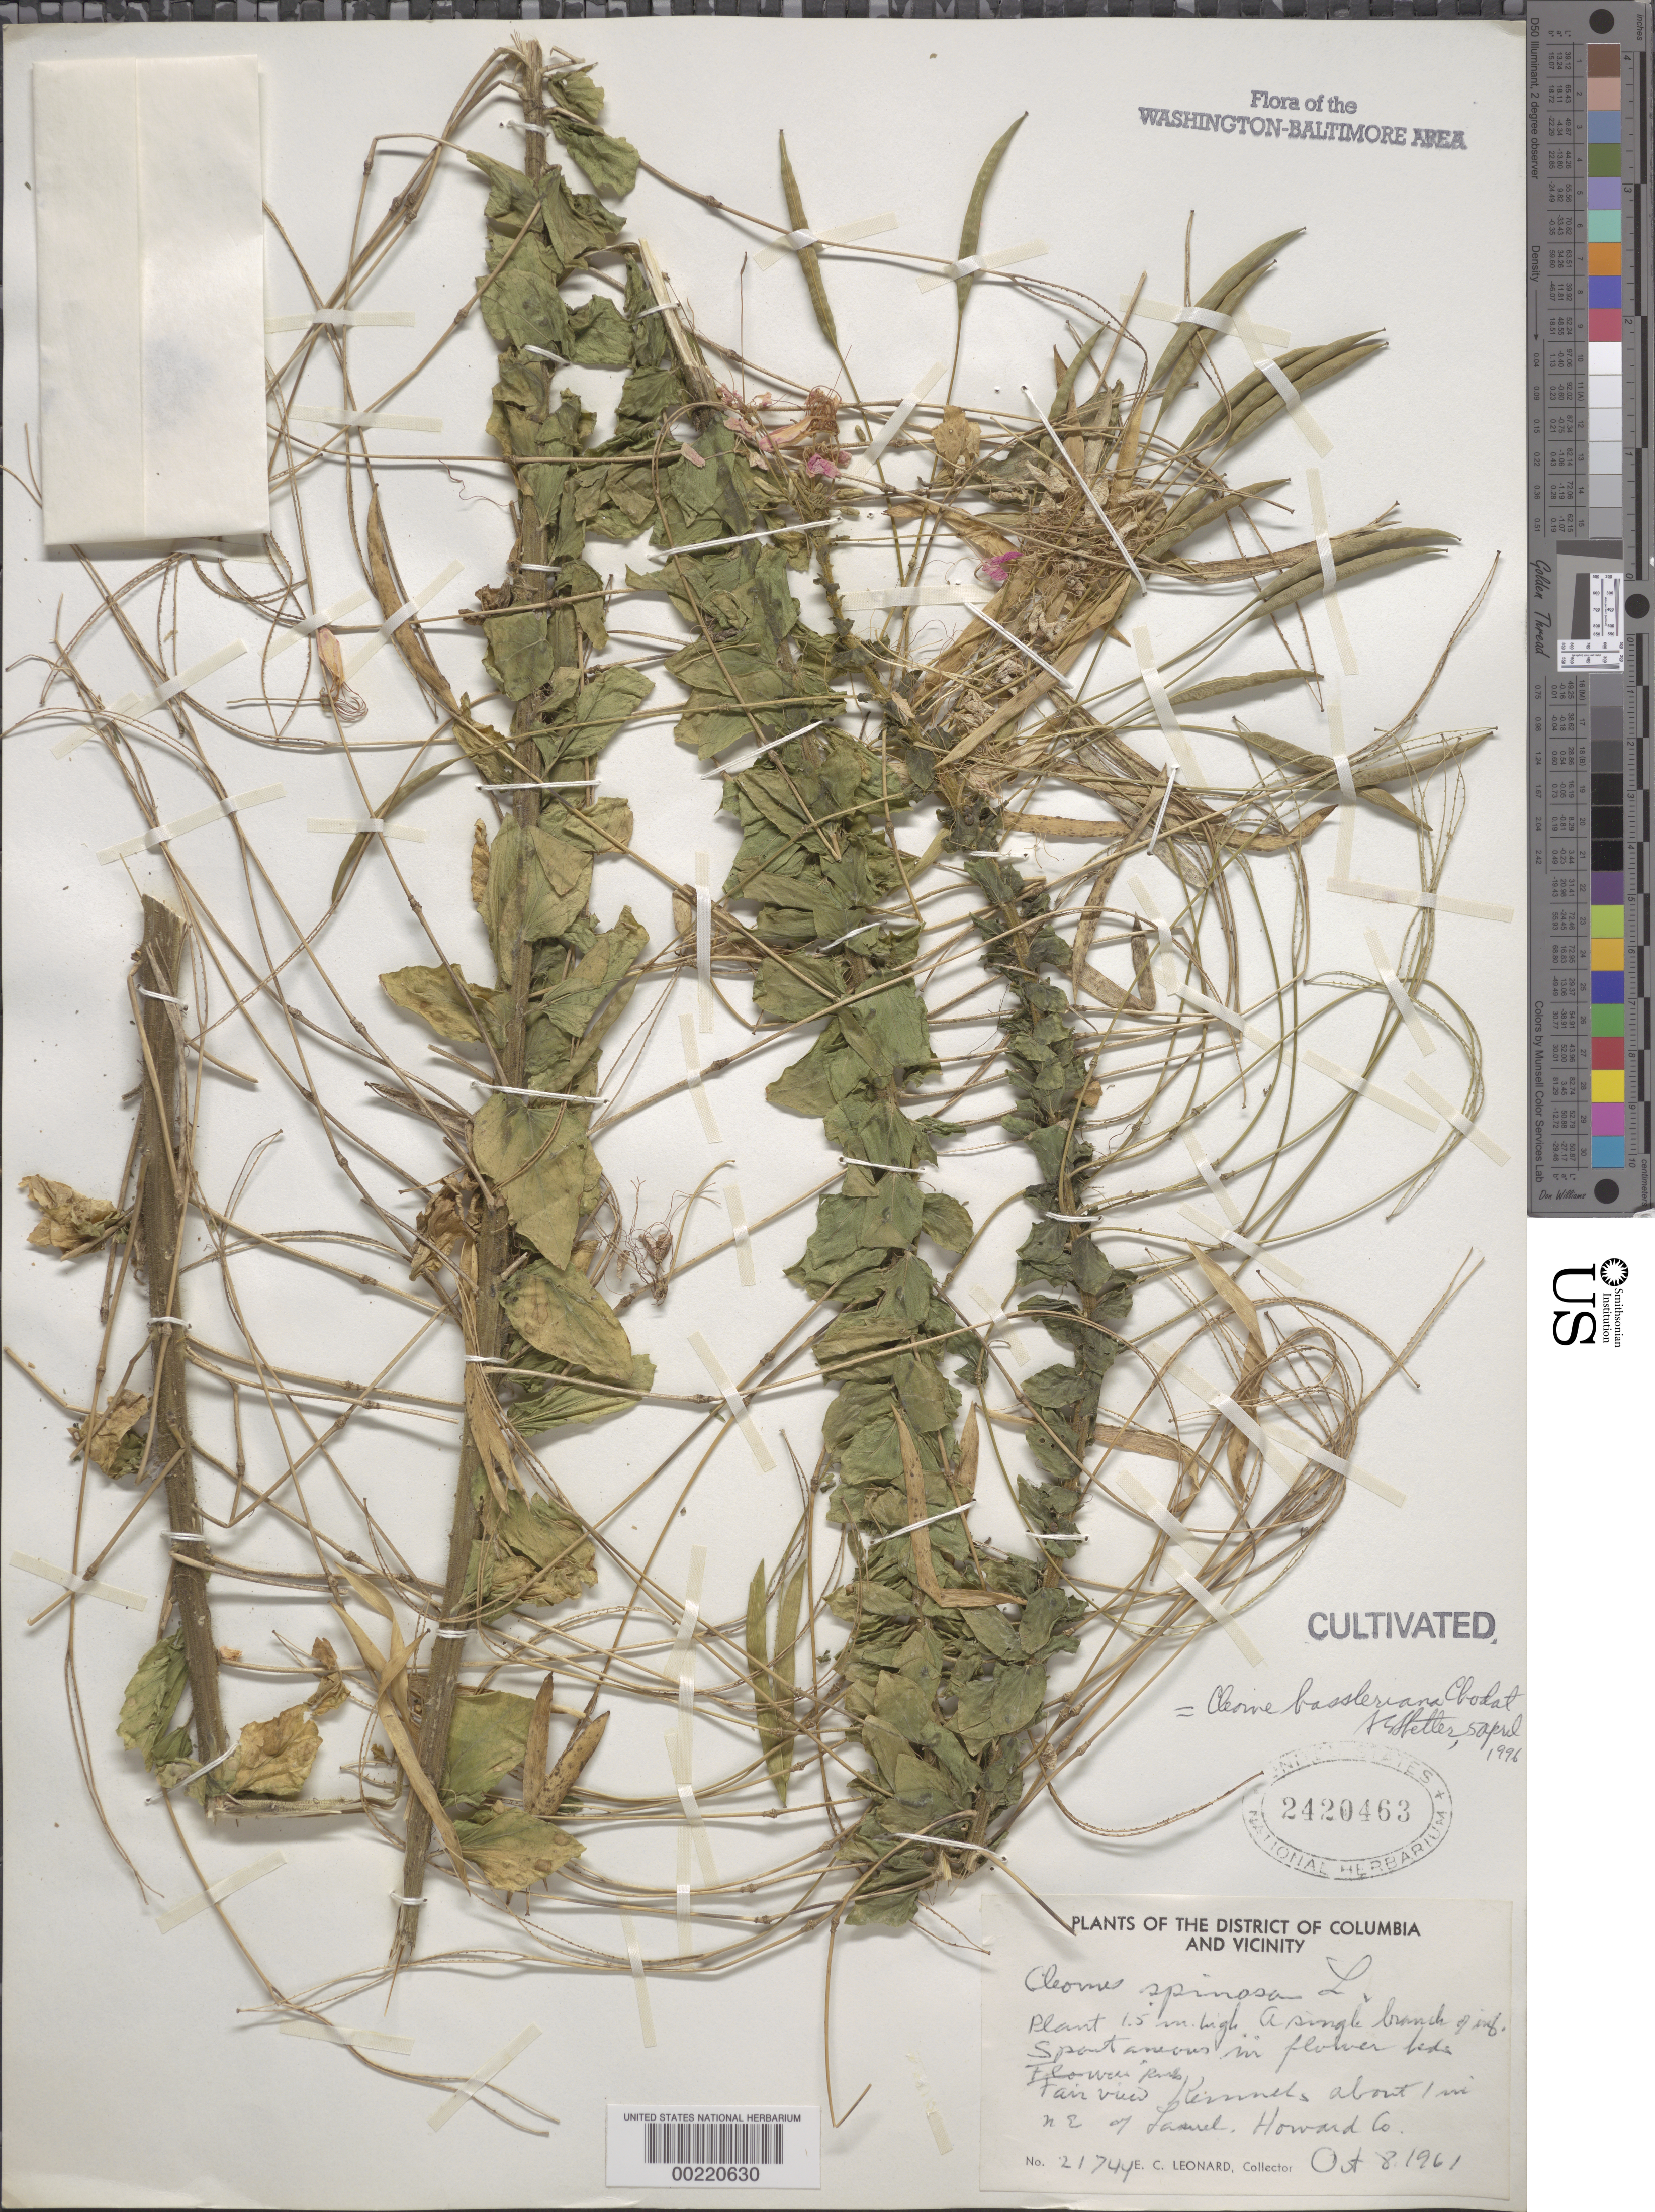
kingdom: Plantae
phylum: Tracheophyta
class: Magnoliopsida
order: Brassicales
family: Cleomaceae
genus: Tarenaya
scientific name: Tarenaya houtteana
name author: (Schltdl.) Soares Neto & Roalson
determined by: Strong, Mark T., (BOT), Smithsonian Institution - National Museum of Natural History (UNITED STATES)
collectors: E. C. Leonard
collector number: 21744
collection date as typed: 08 Oct 1961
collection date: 1961-10-08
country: United States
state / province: Maryland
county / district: Howard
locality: Fairview Kennels, Ca 1 mi. NE of Laurel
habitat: Flower bed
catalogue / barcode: US 2420463